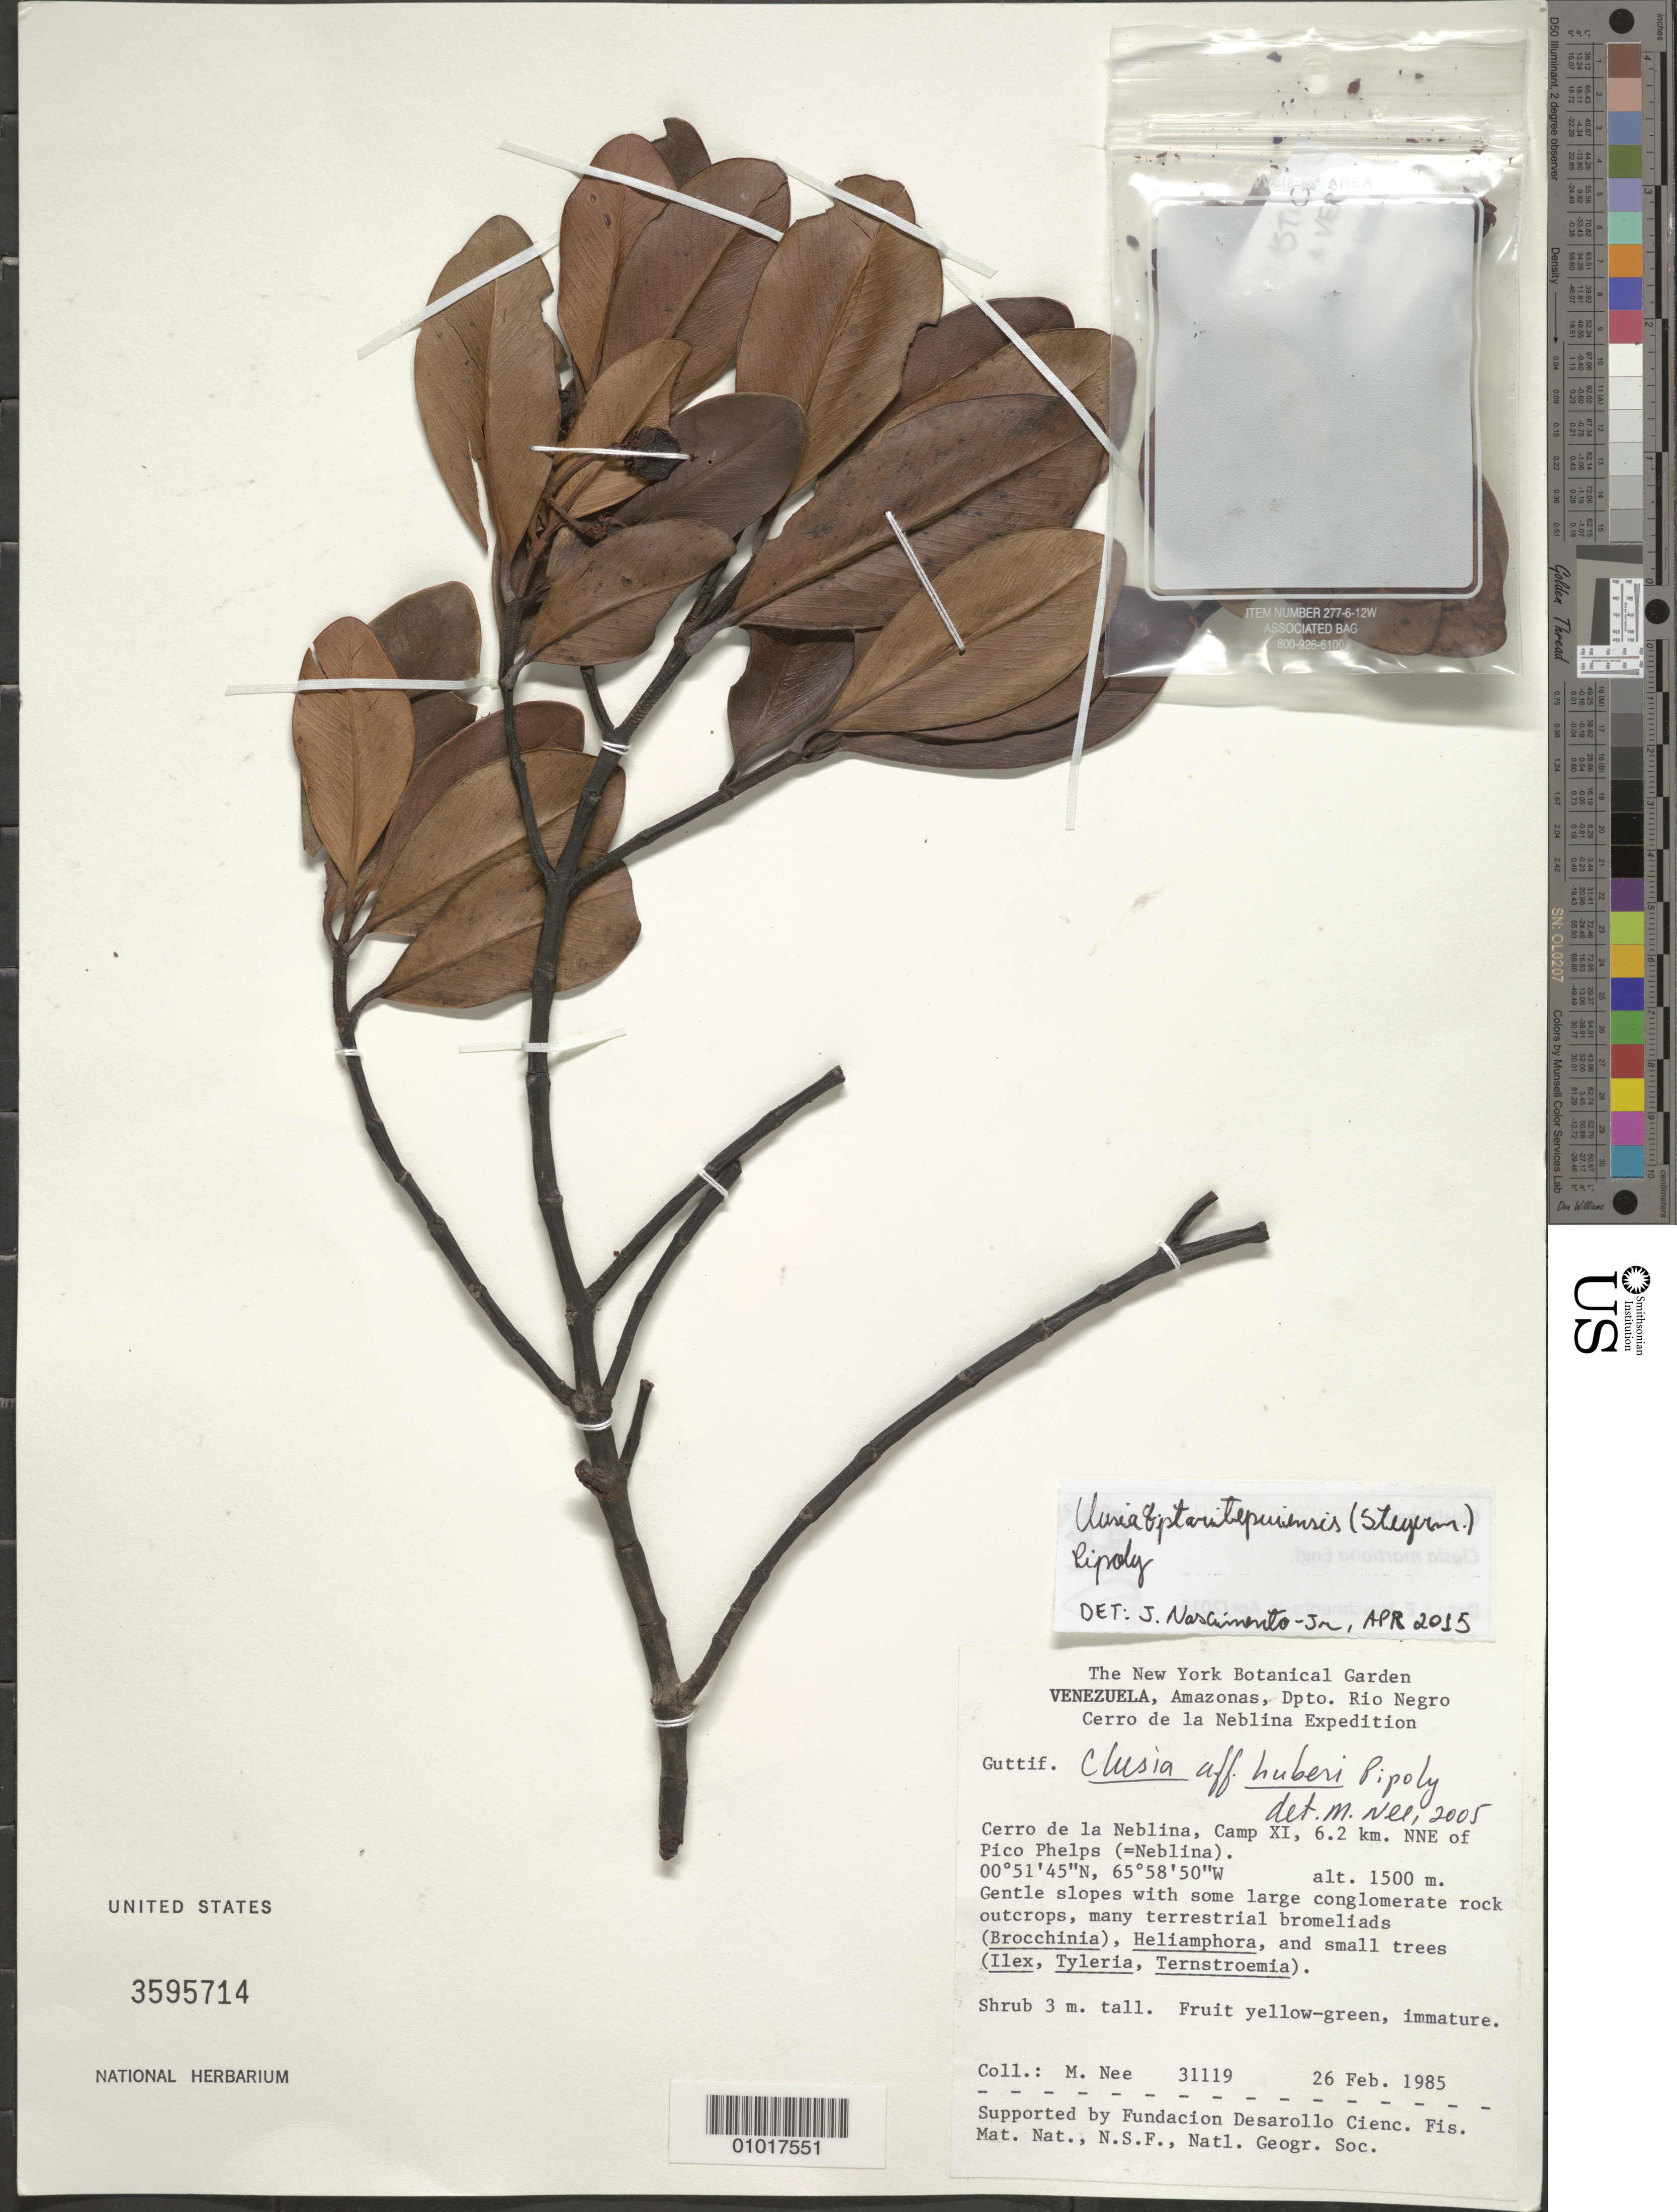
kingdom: Plantae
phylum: Tracheophyta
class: Magnoliopsida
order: Malpighiales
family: Clusiaceae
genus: Clusia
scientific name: Clusia ptaritepuiensis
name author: (Steyerm.) Pipoly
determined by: Nascimento, Jose E., Jr.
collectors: M. Nee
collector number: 31119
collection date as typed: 26-Feb-85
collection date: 1985-02-26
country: Venezuela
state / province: Amazonas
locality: Cerro de la Neblina, Camp XI, 6.2 km NNE of Pico Phelps (=Neblina).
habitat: Gentle slopes with some large conglomerate rock outcrops, many terrestrial bromeliads (Brocchinia), Heliamphora, and small trees (Ilex, Tyleria…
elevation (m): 1500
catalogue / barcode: US 3595714